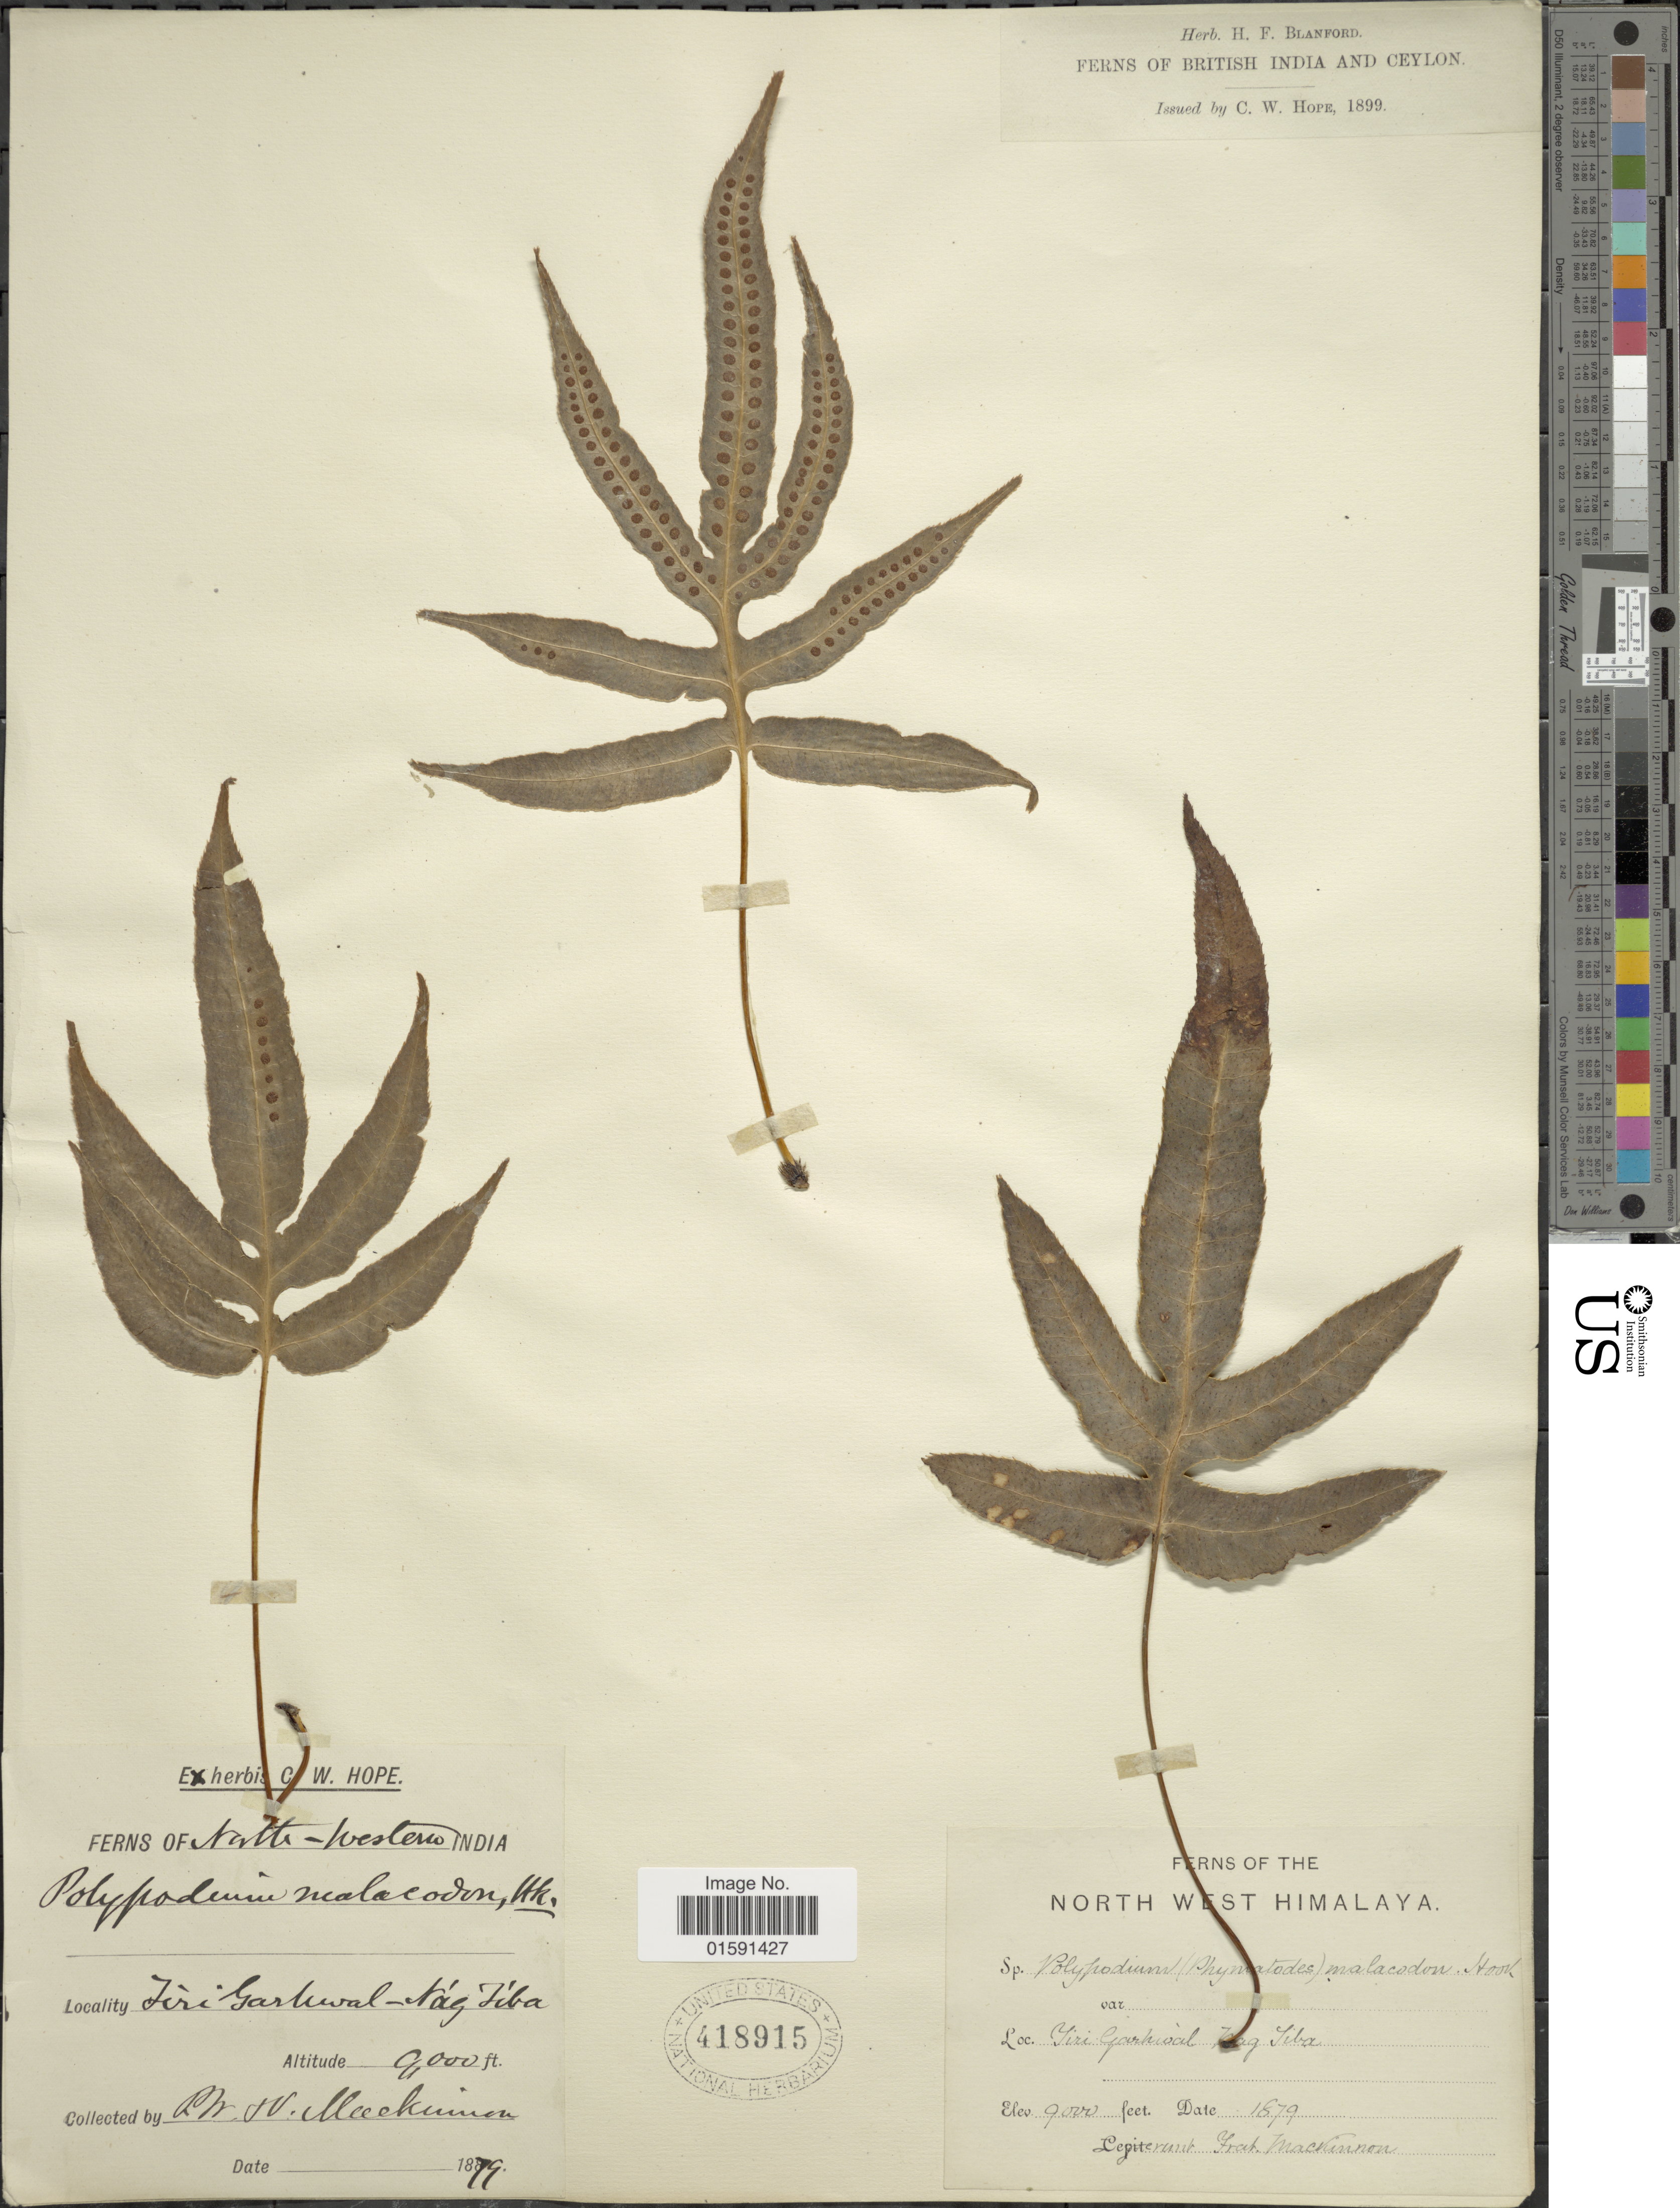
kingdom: Plantae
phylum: Tracheophyta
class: Polypodiopsida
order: Polypodiales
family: Polypodiaceae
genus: Selliguea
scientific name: Selliguea malacodon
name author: (Hook.) S. L. Yu et al.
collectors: M. Macedo & V. Mackinnon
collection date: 1879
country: India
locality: North West Himalaya, Siri Garhwal, Nag Siba. Natti-Western India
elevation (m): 2743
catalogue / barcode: US 418915